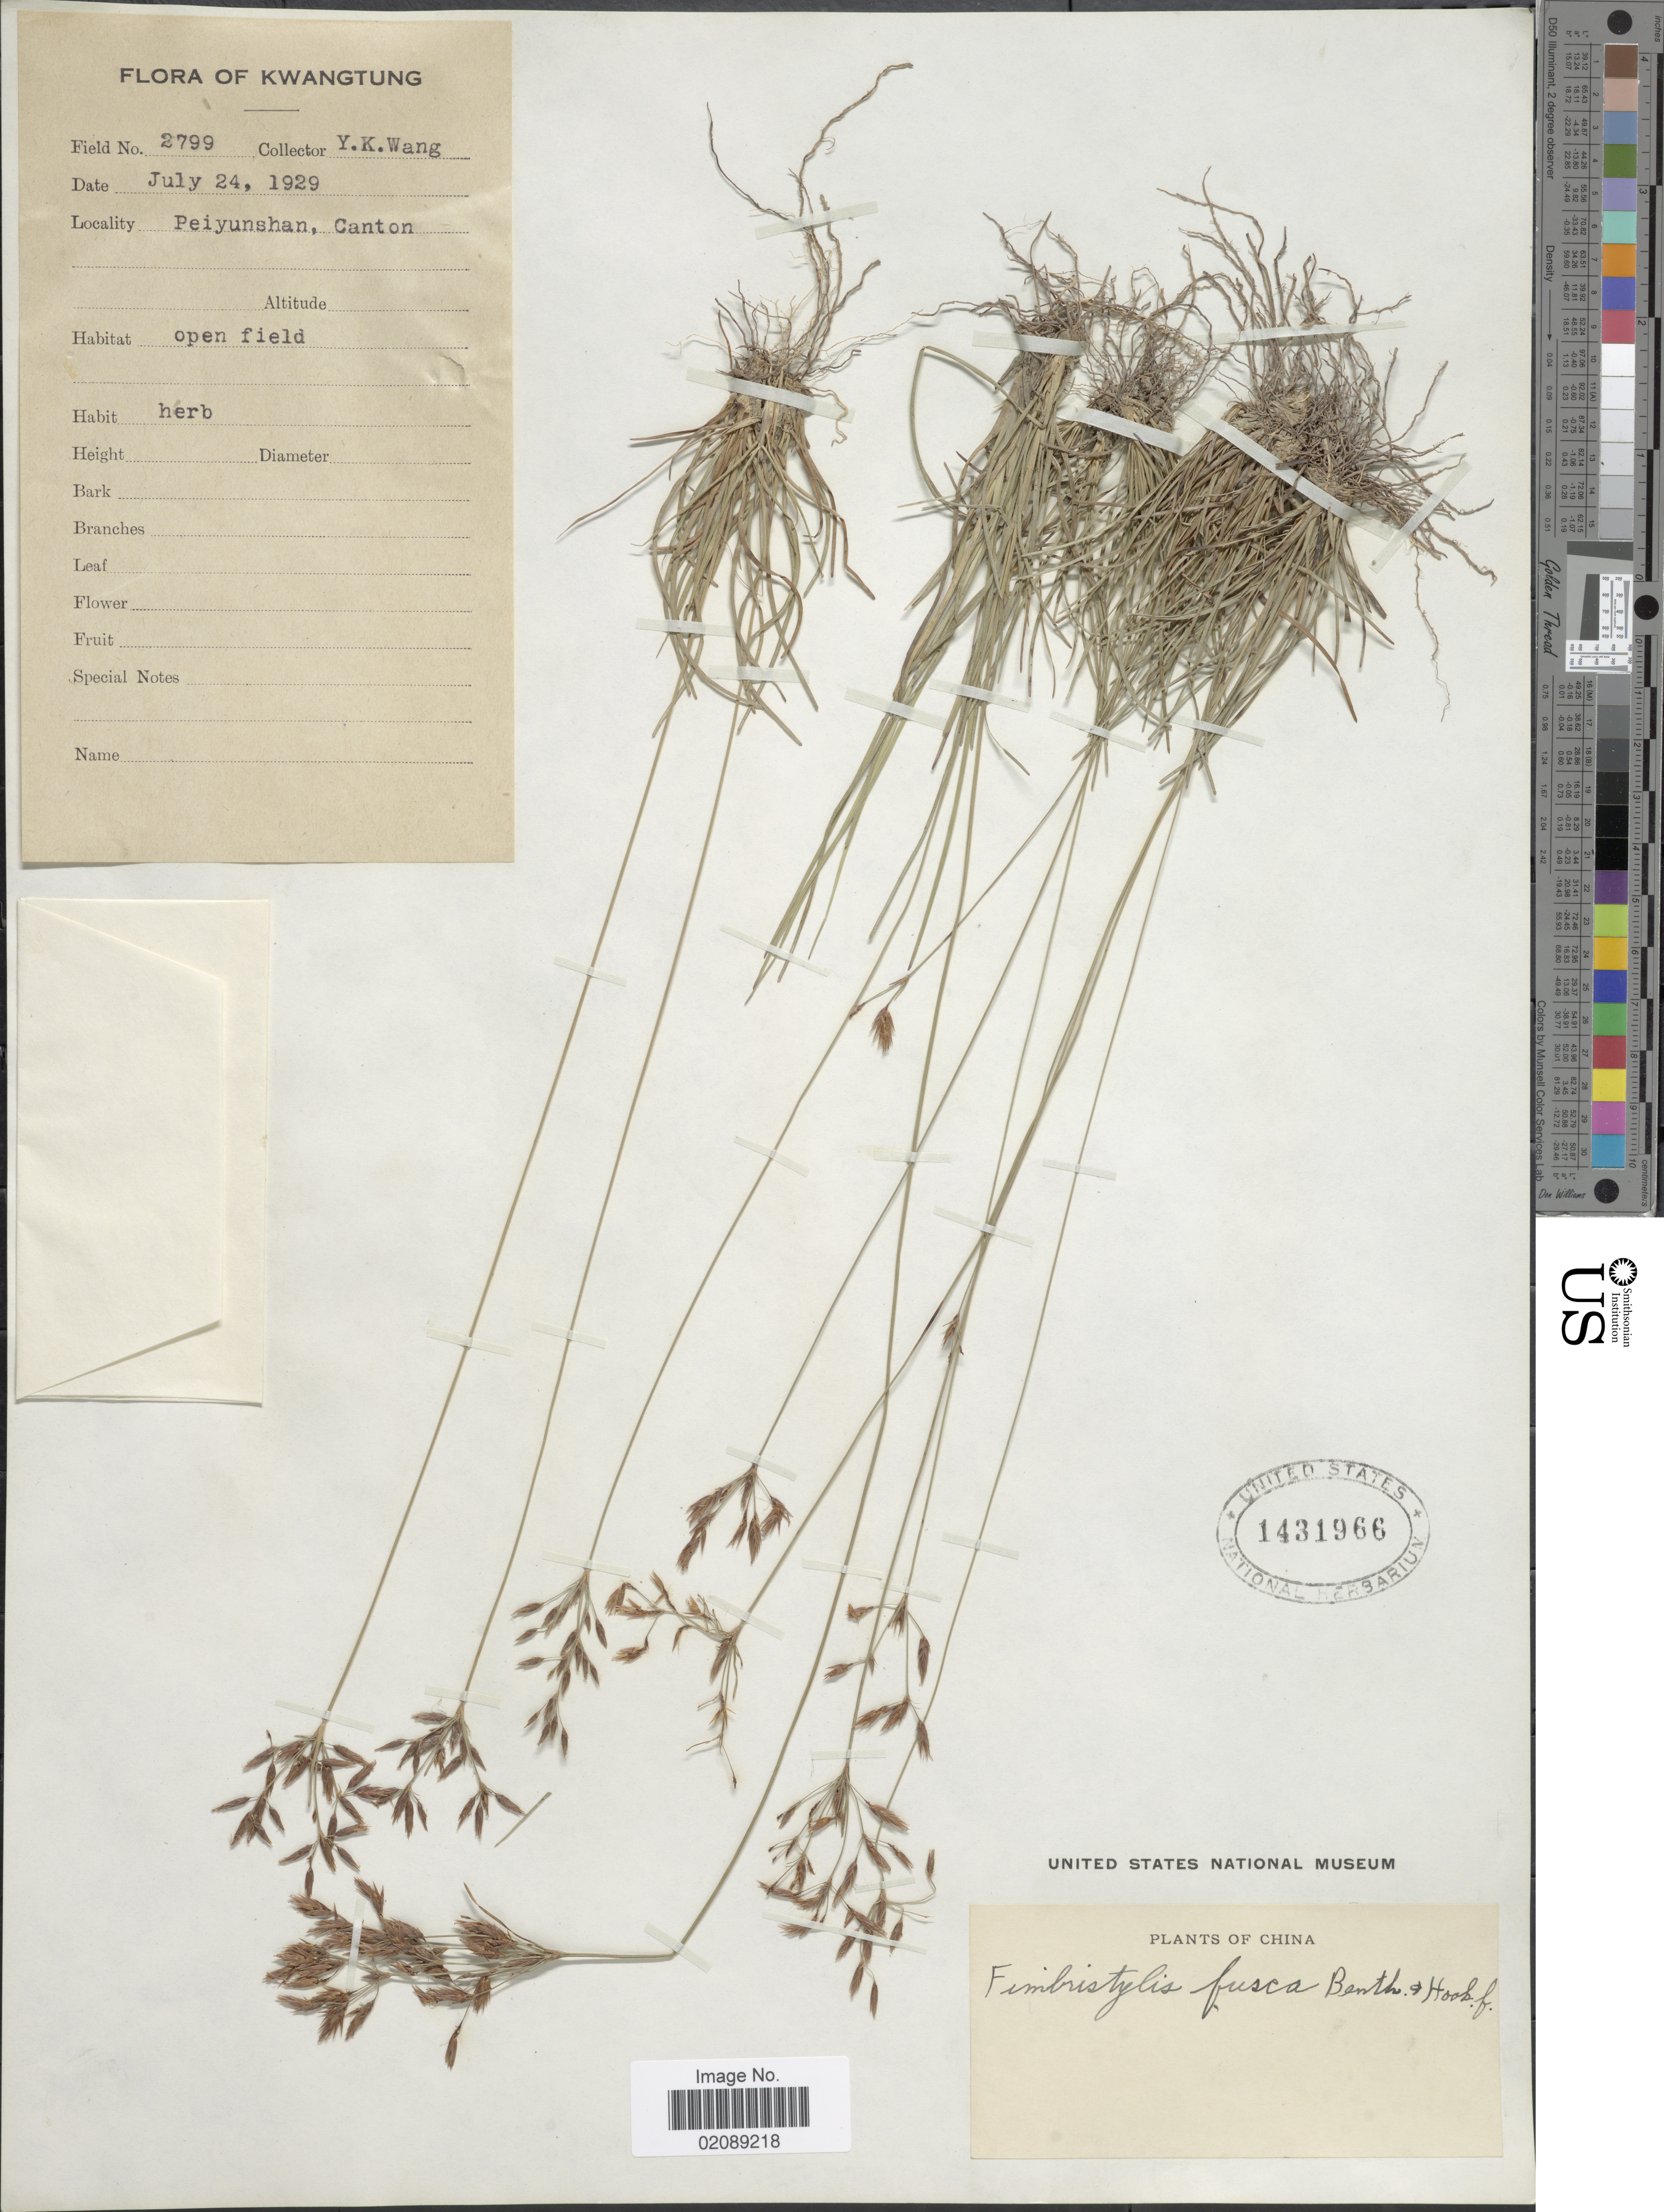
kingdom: Plantae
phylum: Tracheophyta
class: Liliopsida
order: Poales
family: Cyperaceae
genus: Fimbristylis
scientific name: Fimbristylis fusca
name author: (Nees) Benth. ex C.B. Clarke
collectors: Y. Wang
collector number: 2799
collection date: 1929-07-24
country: China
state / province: Guangdong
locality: Kwangtung. Peiyunshan, Canton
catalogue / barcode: US 1431966